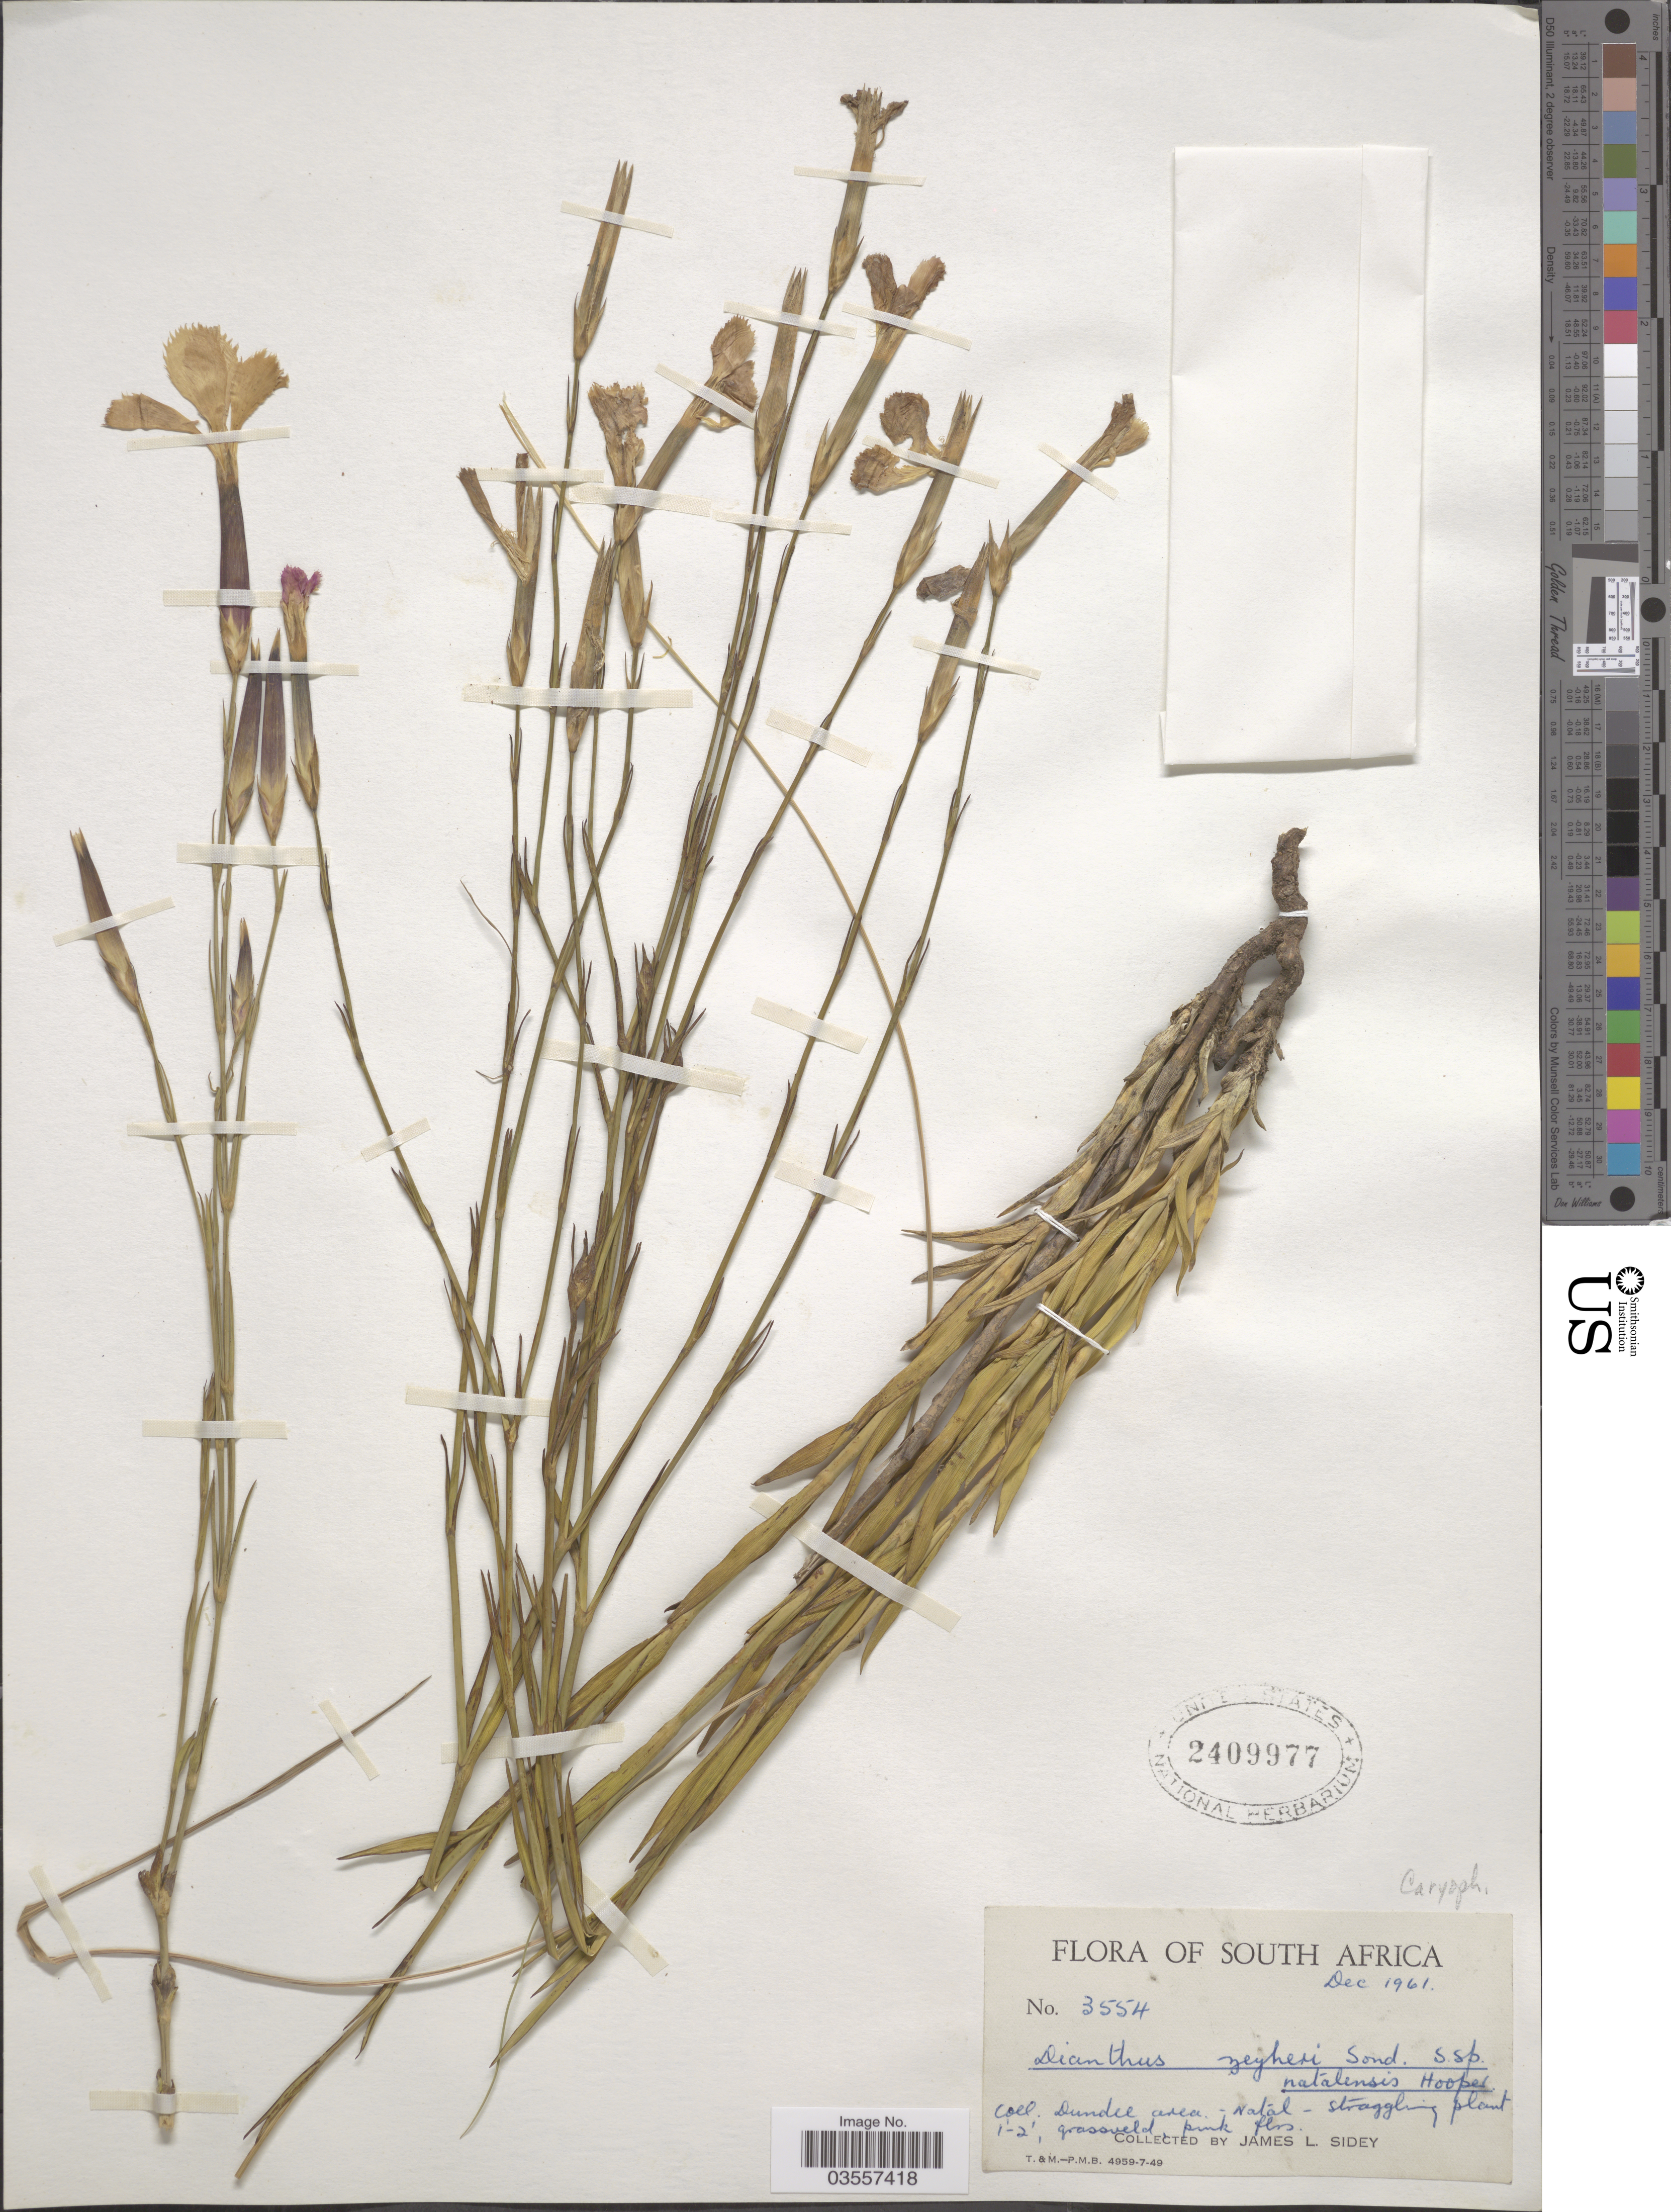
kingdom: Plantae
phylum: Tracheophyta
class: Magnoliopsida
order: Caryophyllales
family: Caryophyllaceae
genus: Dianthus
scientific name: Dianthus zeyheri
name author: Sond.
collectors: J. L. Sidey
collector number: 3554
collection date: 1961-12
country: South Africa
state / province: KwaZulu-Natal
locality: Dundee area. - Natal.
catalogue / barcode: US 2409977